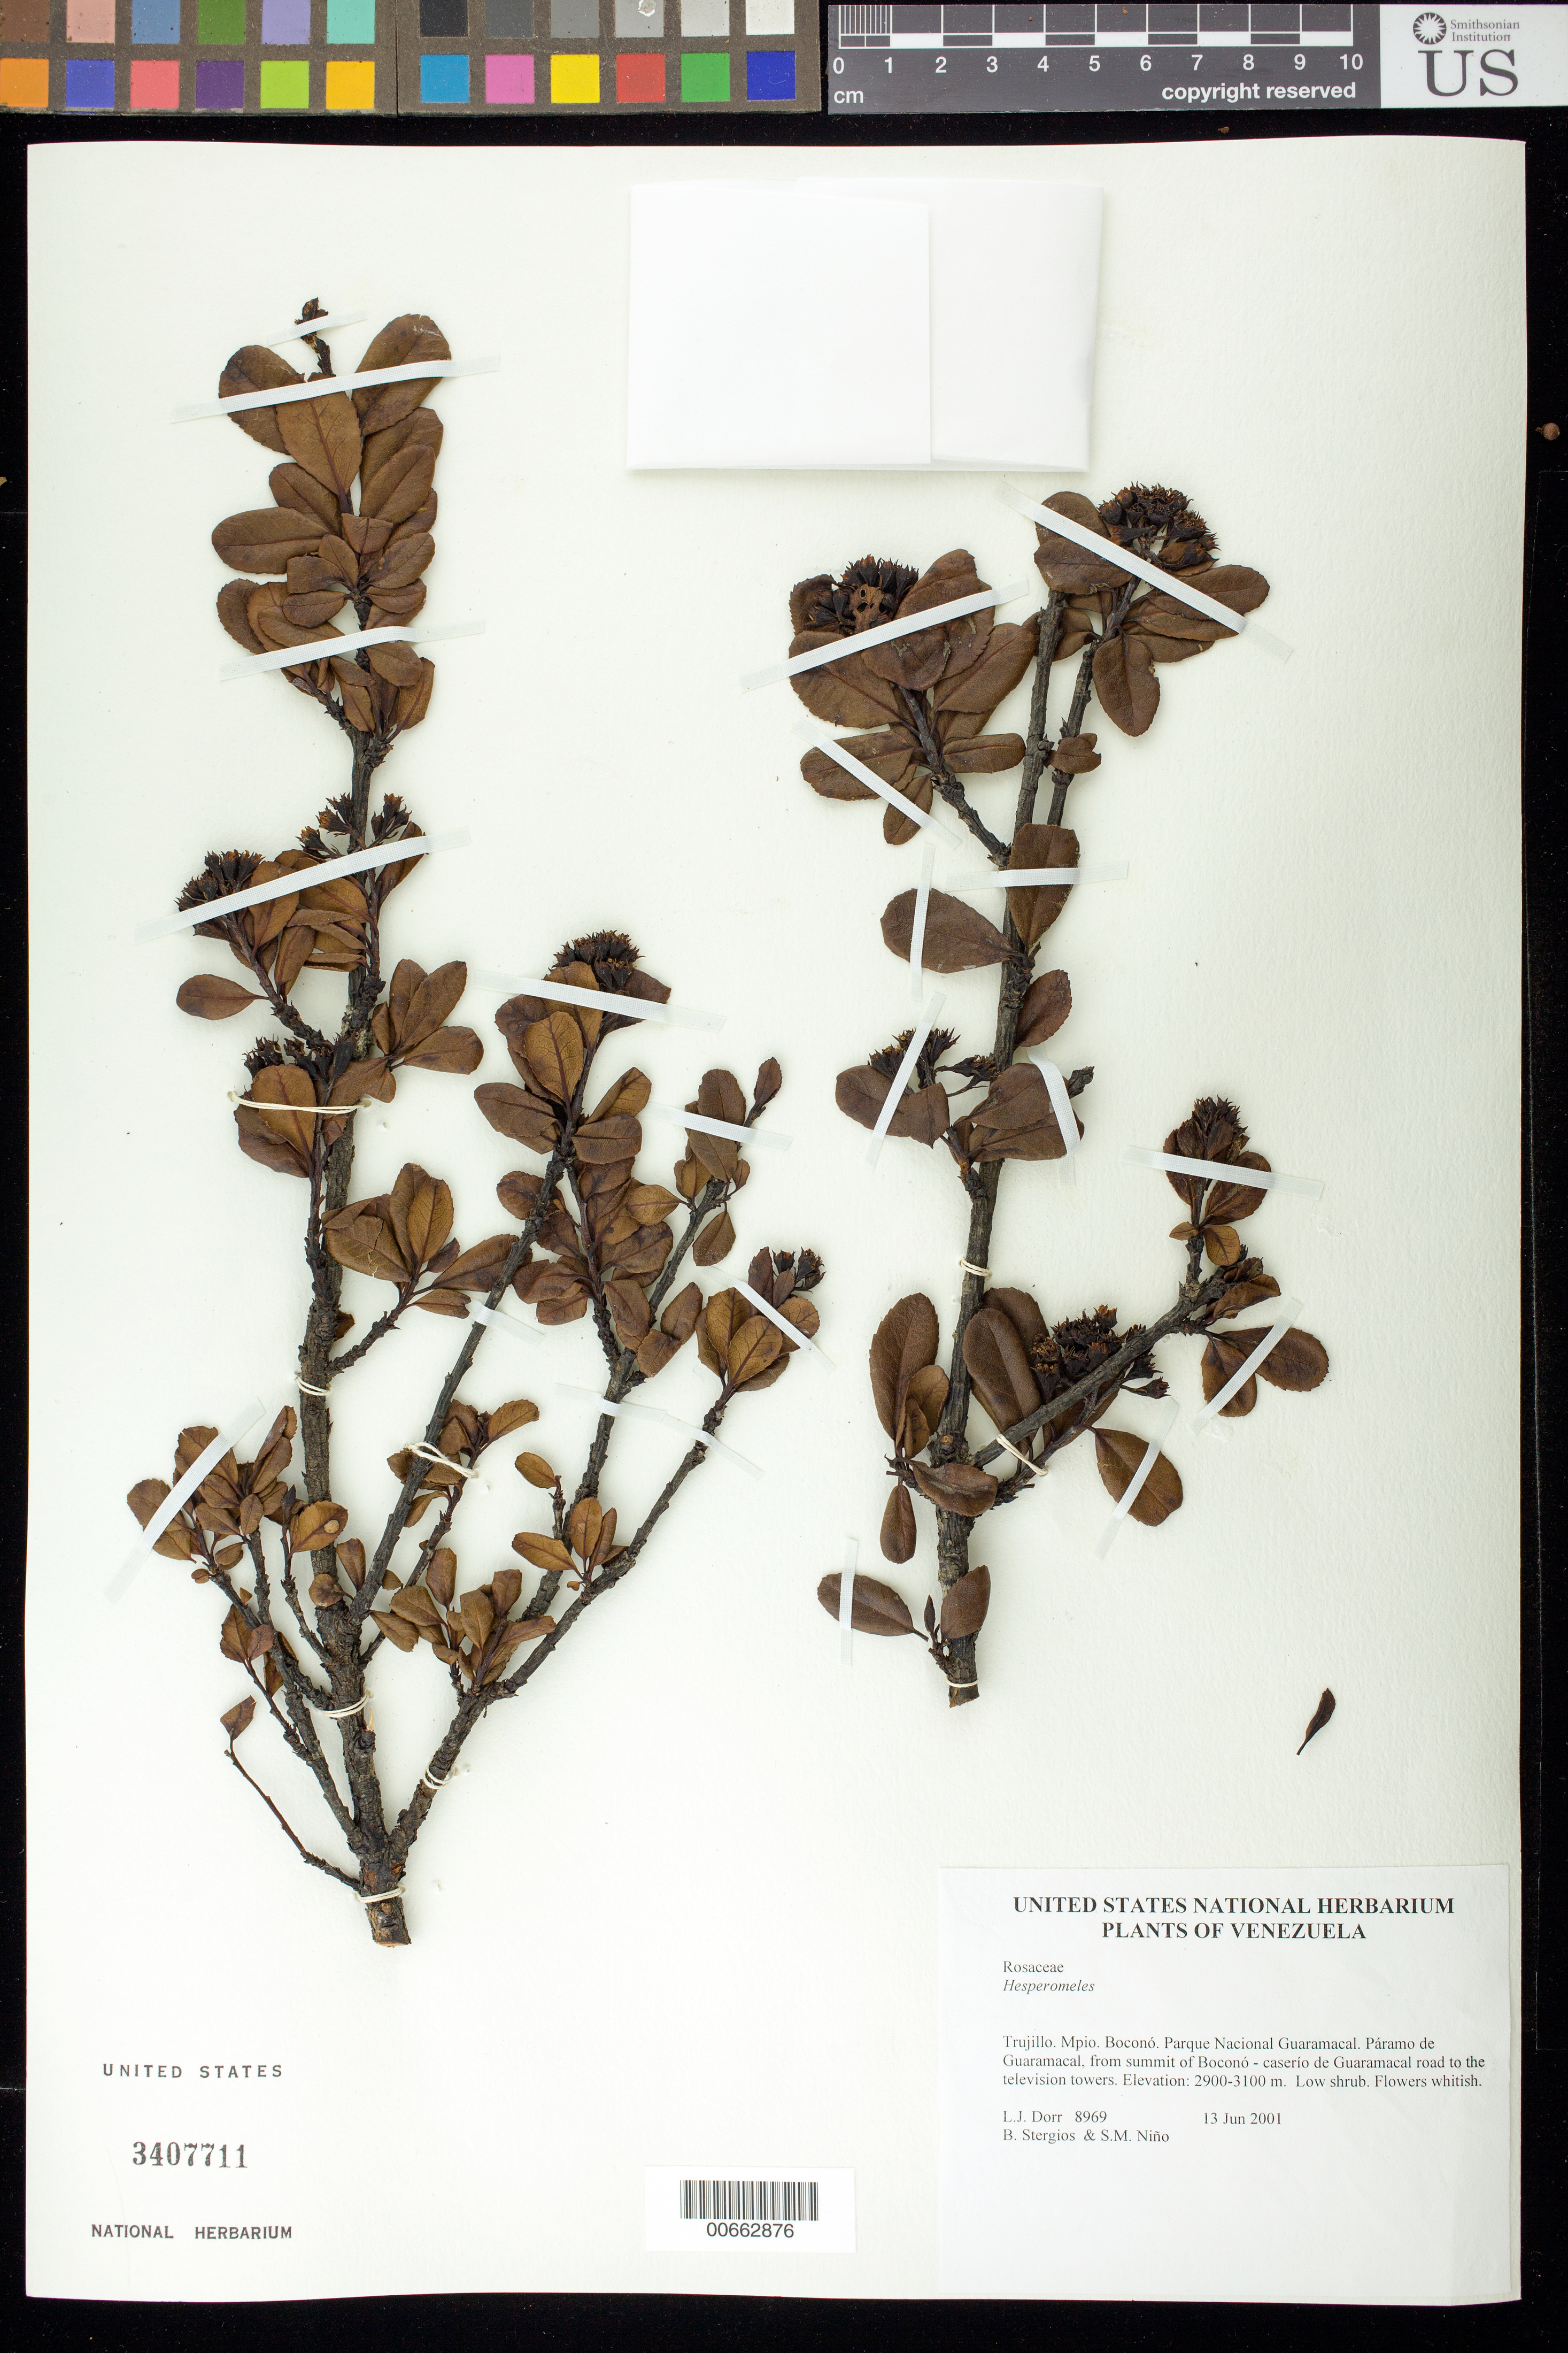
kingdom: Plantae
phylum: Tracheophyta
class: Magnoliopsida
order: Rosales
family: Rosaceae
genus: Hesperomeles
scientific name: Hesperomeles sp.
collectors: L. J. Dorr, B. G. Stergios & S. M. Niño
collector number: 8969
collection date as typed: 13 Jun 2001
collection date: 2001-06-13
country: Venezuela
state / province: Trujillo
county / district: Boconó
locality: Parque Nacional Guaramacal. Páramo de Guaramacal, from summit of Boconó-caserío de Guaramacal road to the television towers.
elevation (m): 2900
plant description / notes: PORT, US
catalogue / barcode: US 3407711